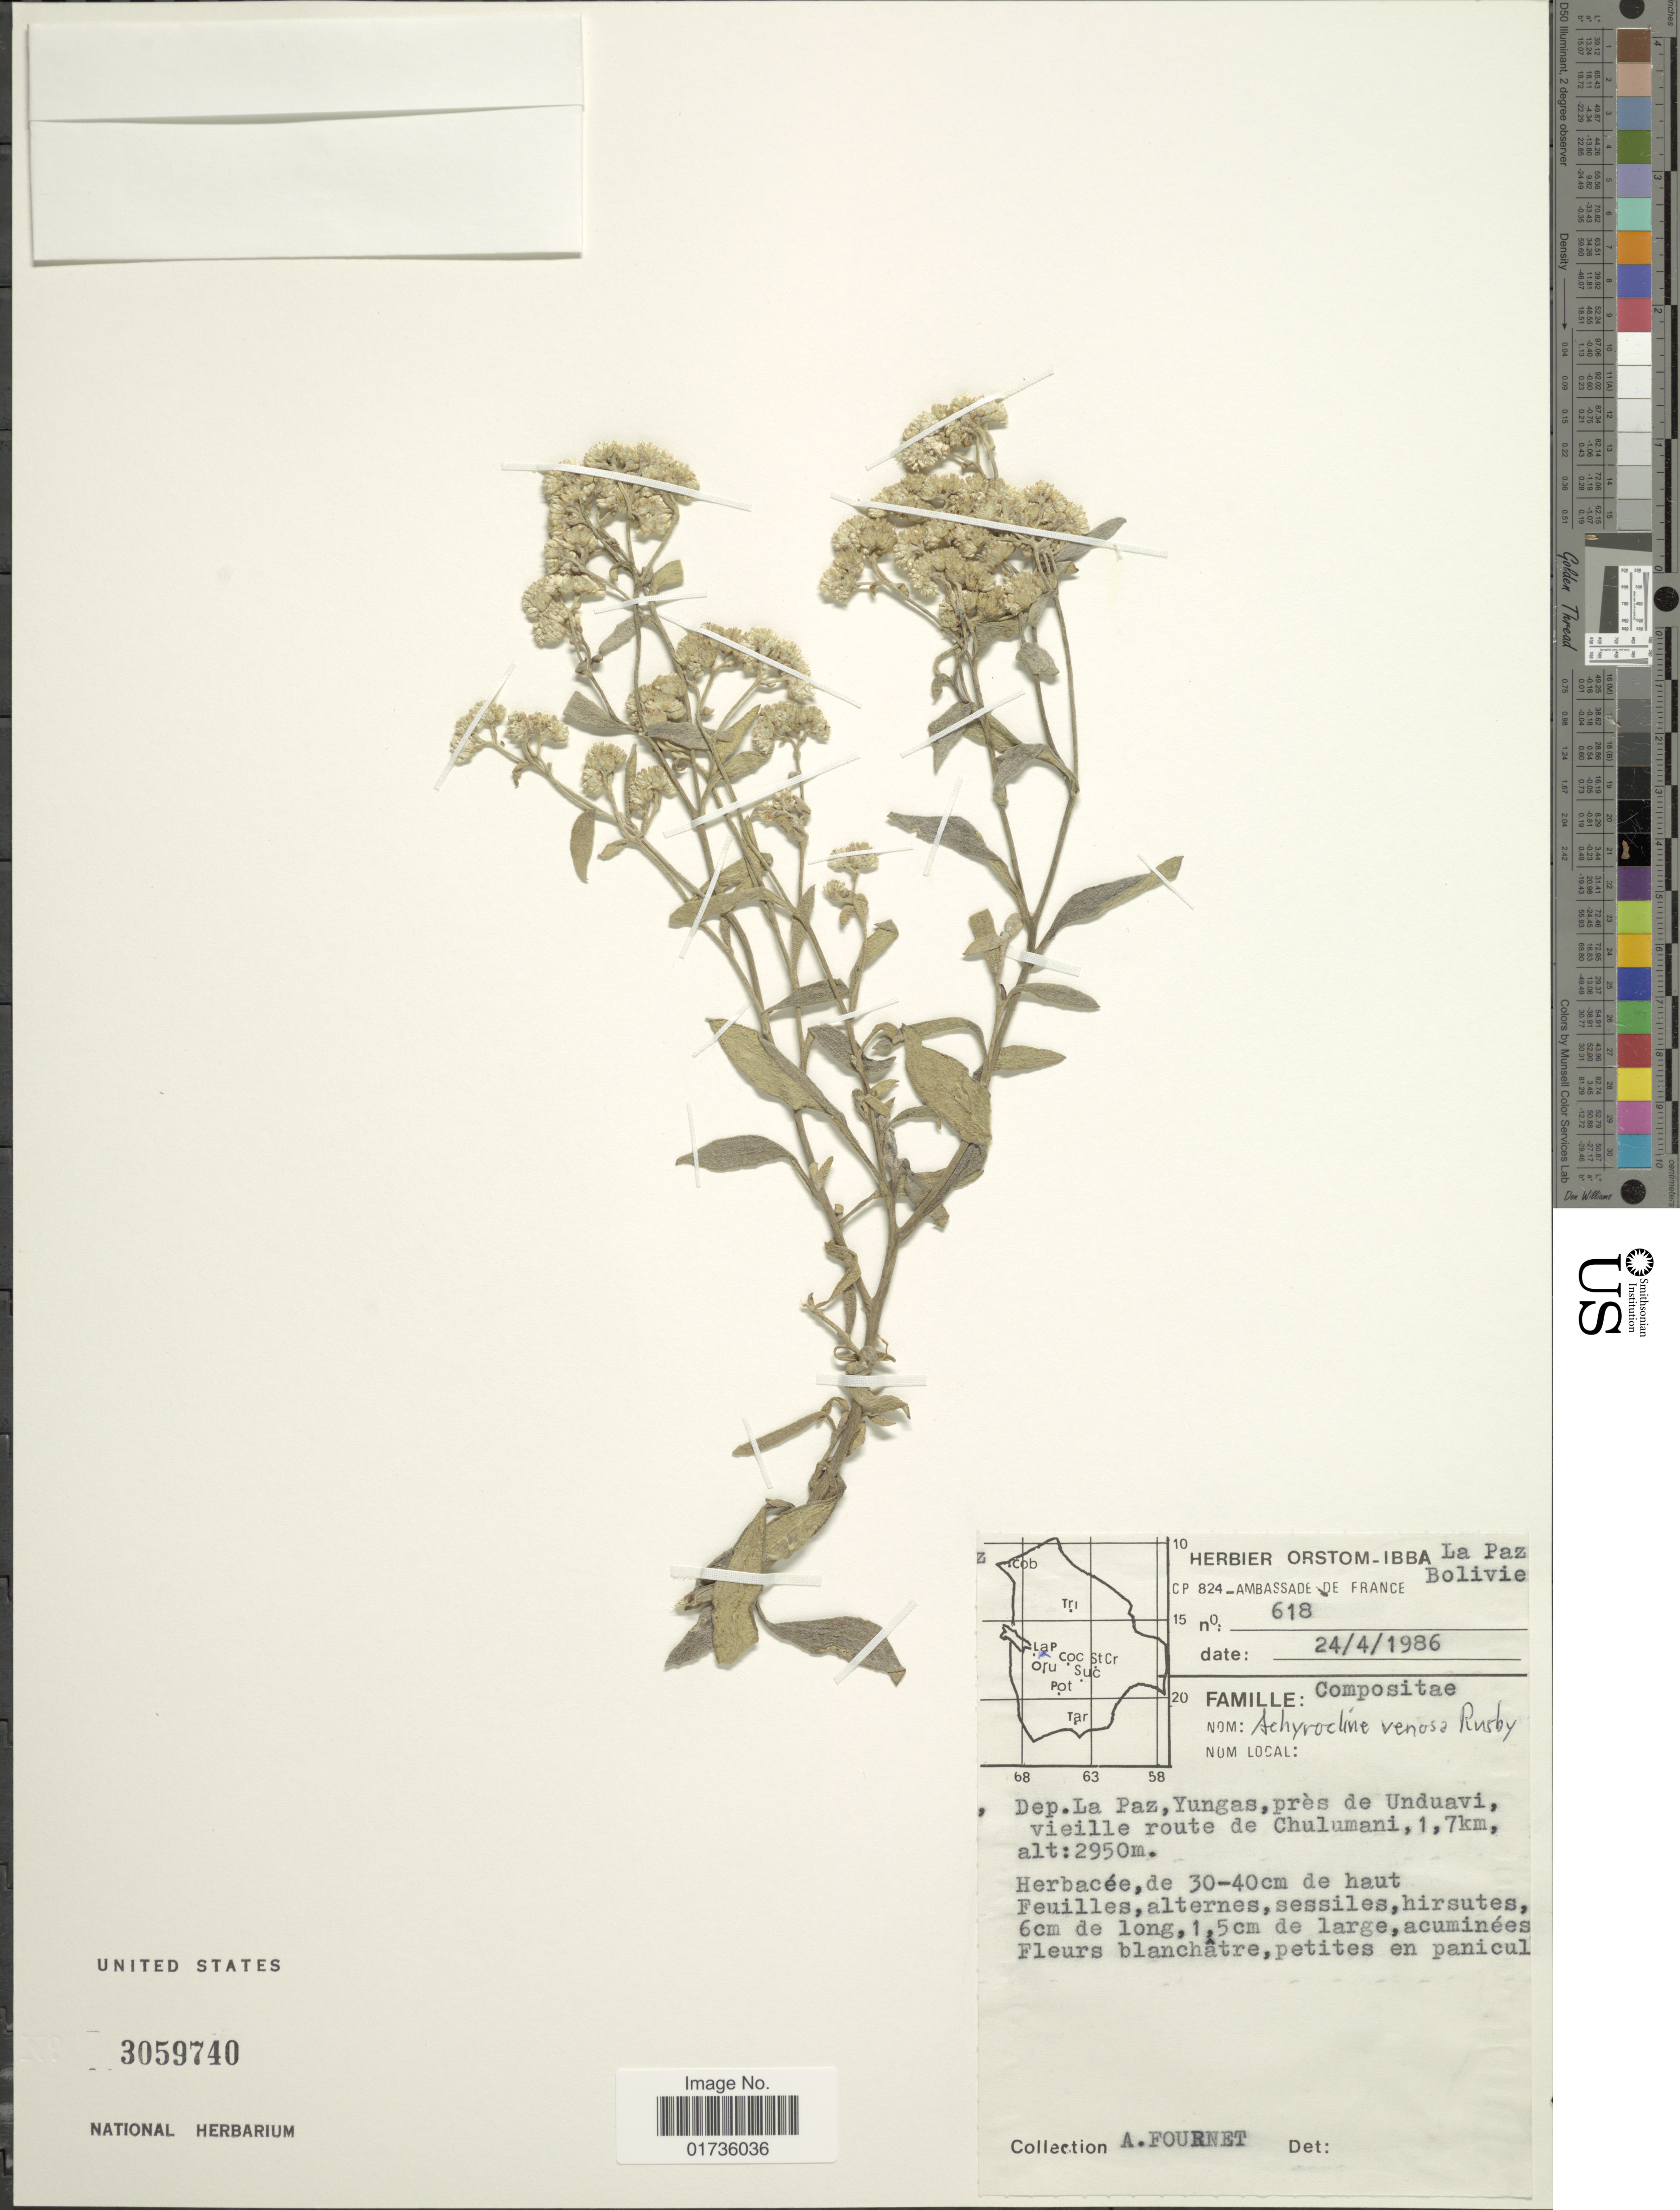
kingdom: Plantae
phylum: Tracheophyta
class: Magnoliopsida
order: Asterales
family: Asteraceae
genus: Achyrocline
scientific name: Achyrocline venosa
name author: Rusby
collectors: A. Fournet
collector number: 618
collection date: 1986-04-24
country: Bolivia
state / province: La Paz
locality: Dep. la Paz, Yungas, près de Ubduavi, vieille route de Chulumani, 1.7 km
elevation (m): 2950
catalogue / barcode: US 3059740